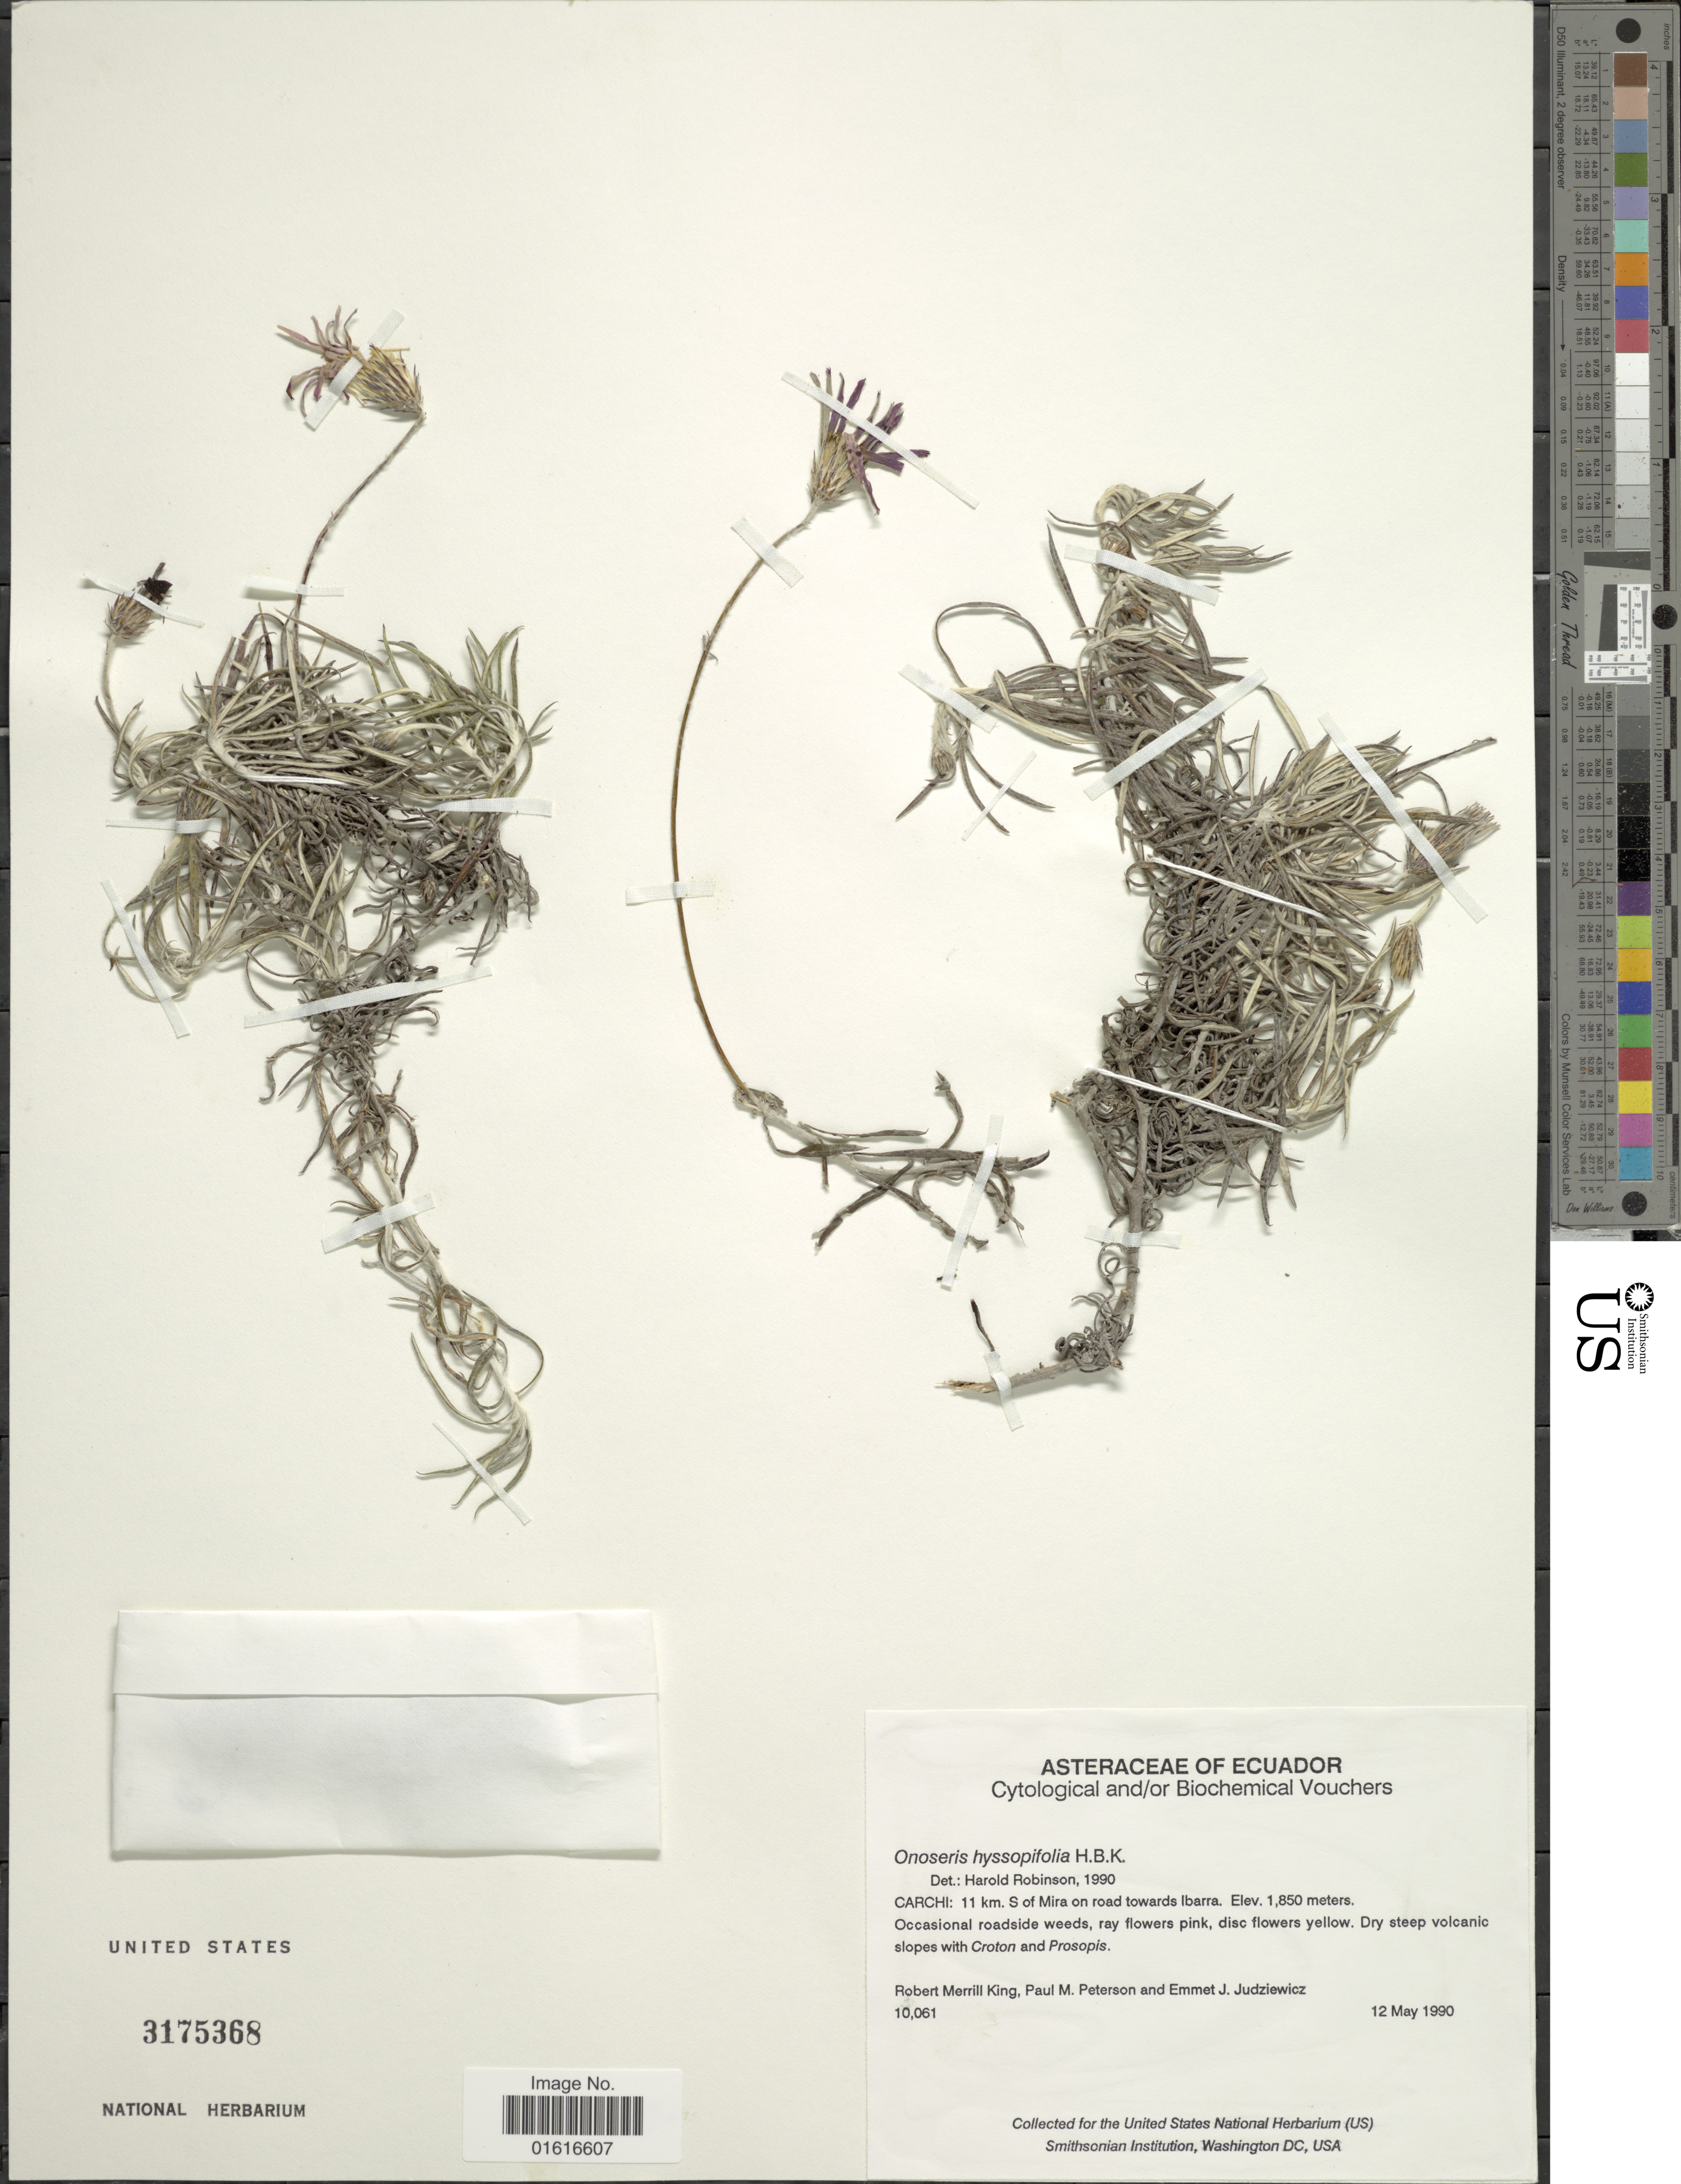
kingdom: Plantae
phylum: Tracheophyta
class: Magnoliopsida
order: Asterales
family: Asteraceae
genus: Onoseris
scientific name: Onoseris hyssopifolia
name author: Kunth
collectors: R. M. King & E. J. Judziewicz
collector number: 10061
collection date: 1990-05-12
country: Ecuador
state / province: Carchi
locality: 11 km S of Mira on road towards Ibarra.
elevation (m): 1850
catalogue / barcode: US 3175368